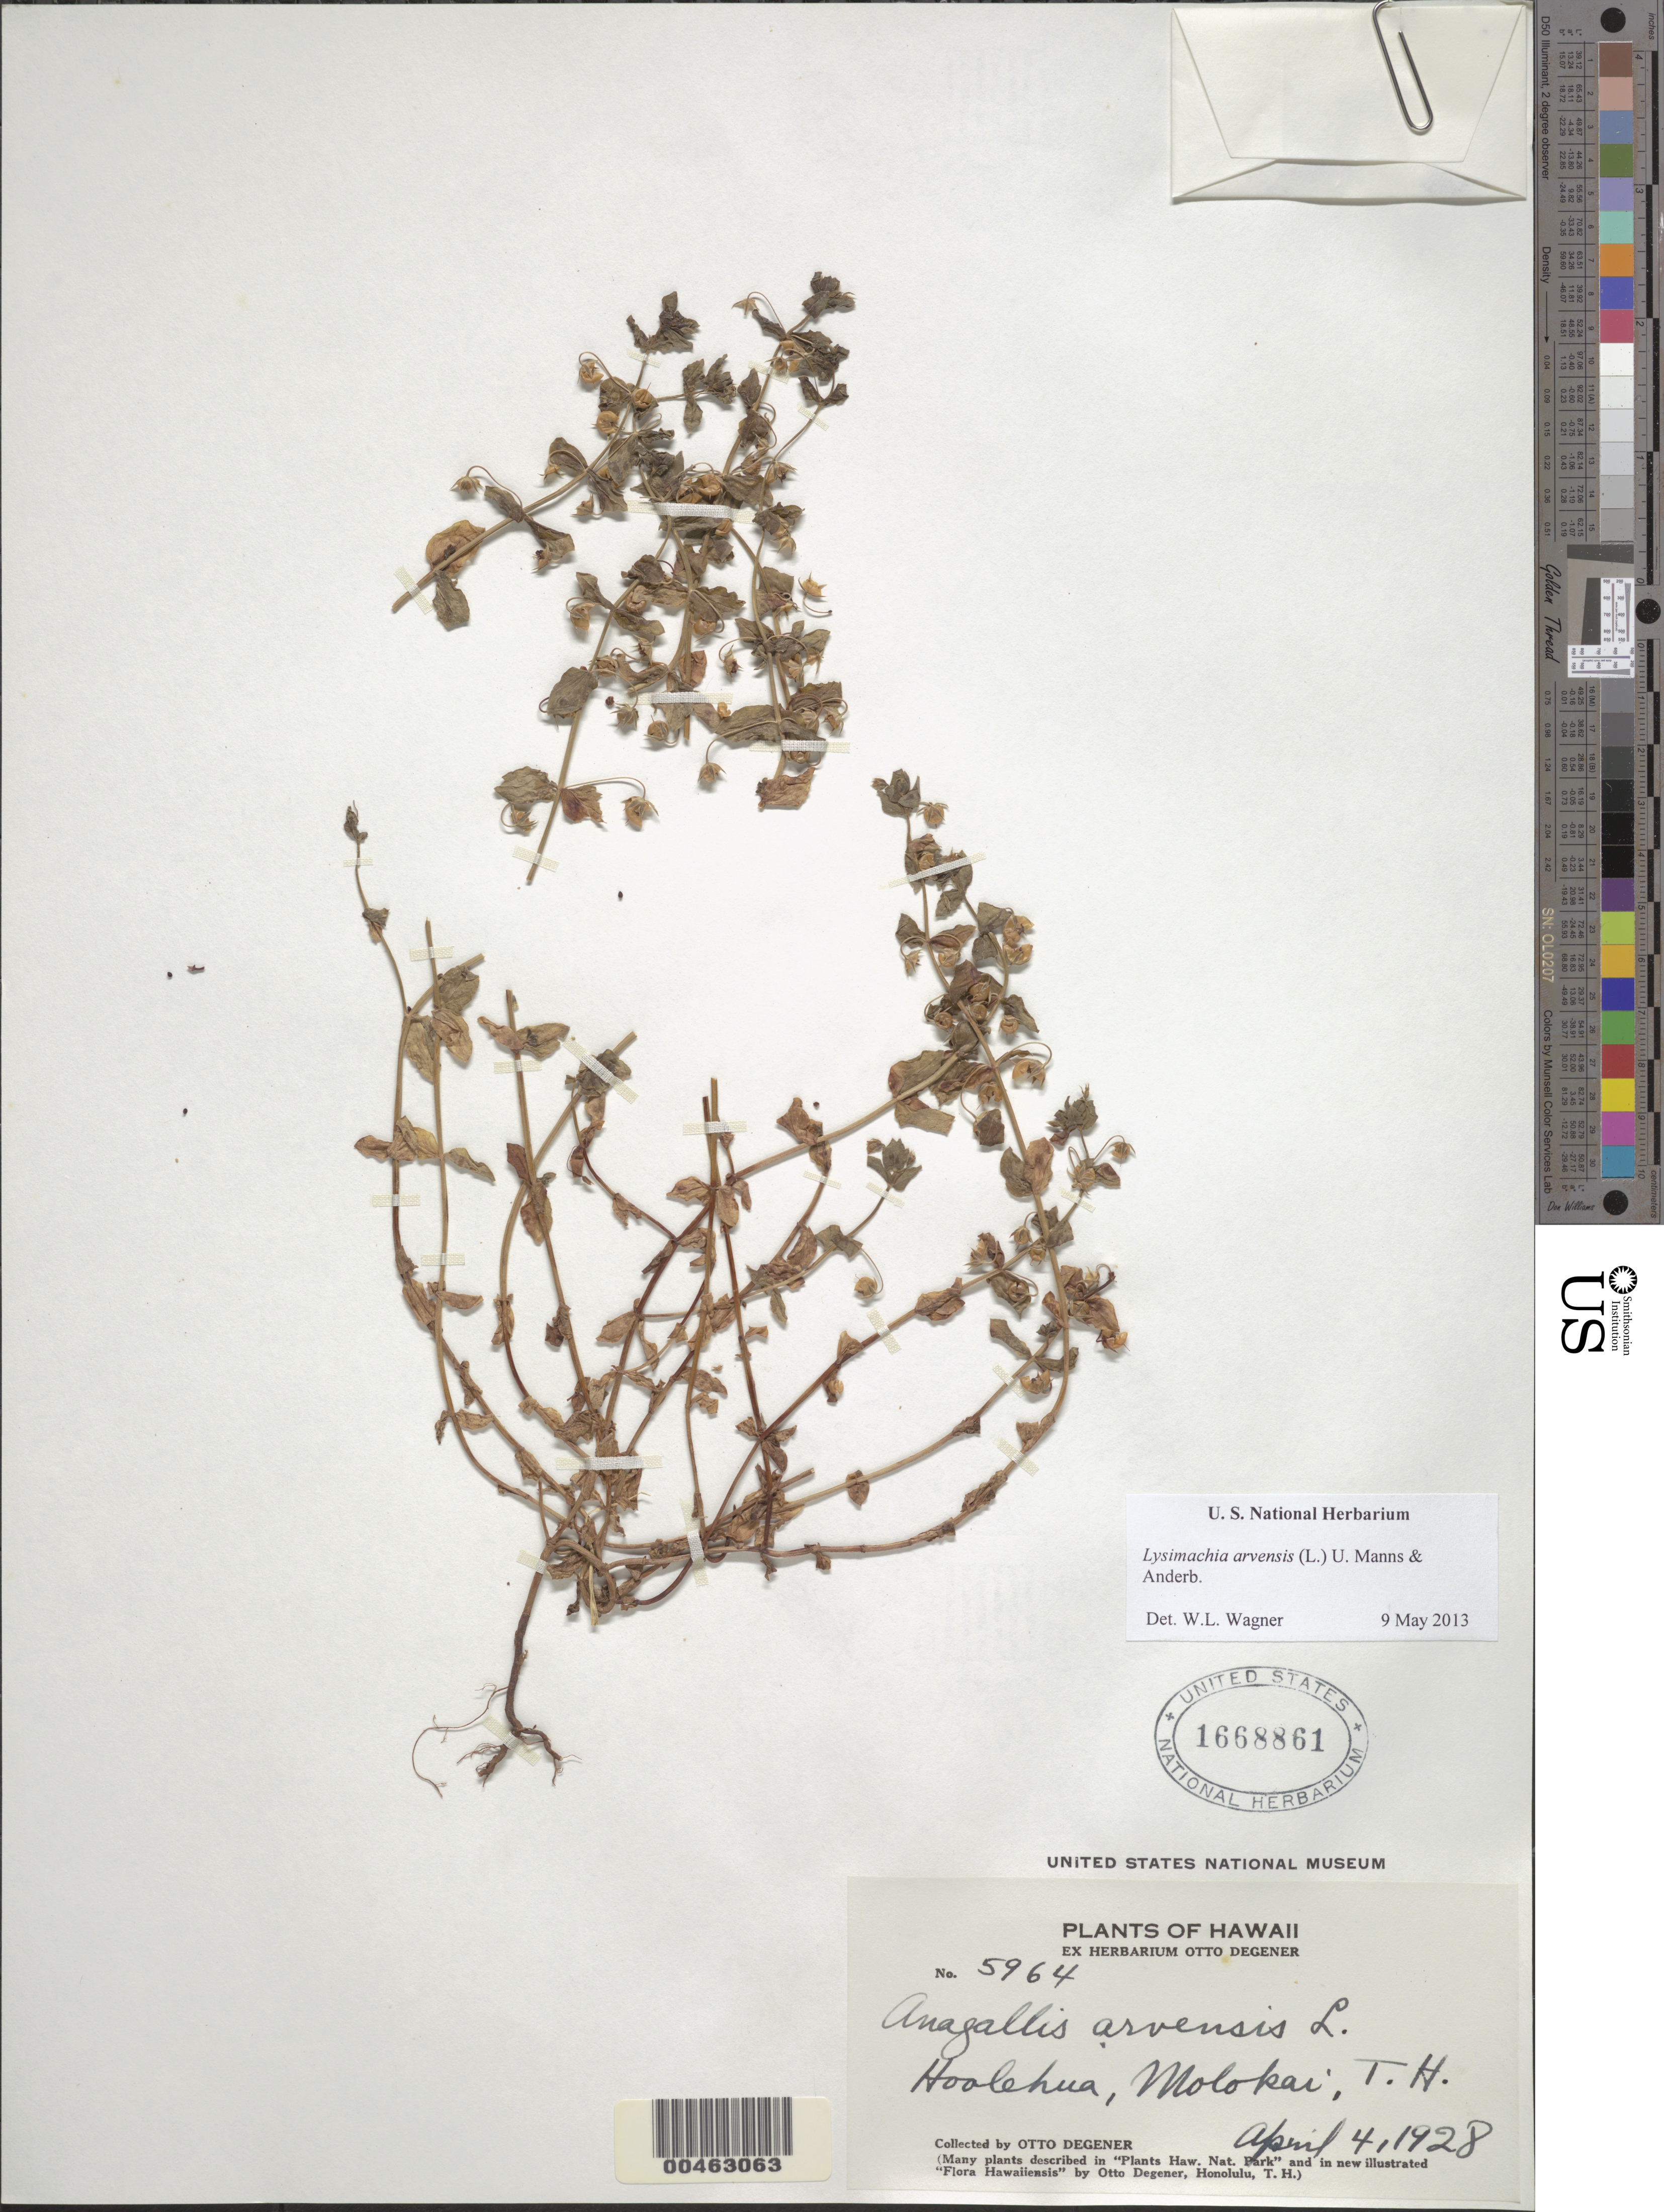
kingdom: Plantae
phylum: Tracheophyta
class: Magnoliopsida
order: Ericales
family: Primulaceae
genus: Lysimachia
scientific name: Lysimachia arvensis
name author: (L.) U. Manns & Anderb.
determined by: Wagner, W. L., (BOT), Smithsonian Institution - National Museum of Natural History (UNITED STATES)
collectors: O. Degener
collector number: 5964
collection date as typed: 4 Apr 1928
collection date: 1928-04-04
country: United States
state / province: Hawaii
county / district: Maui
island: Moloka'i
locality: Hoolehua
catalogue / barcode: US 1668861